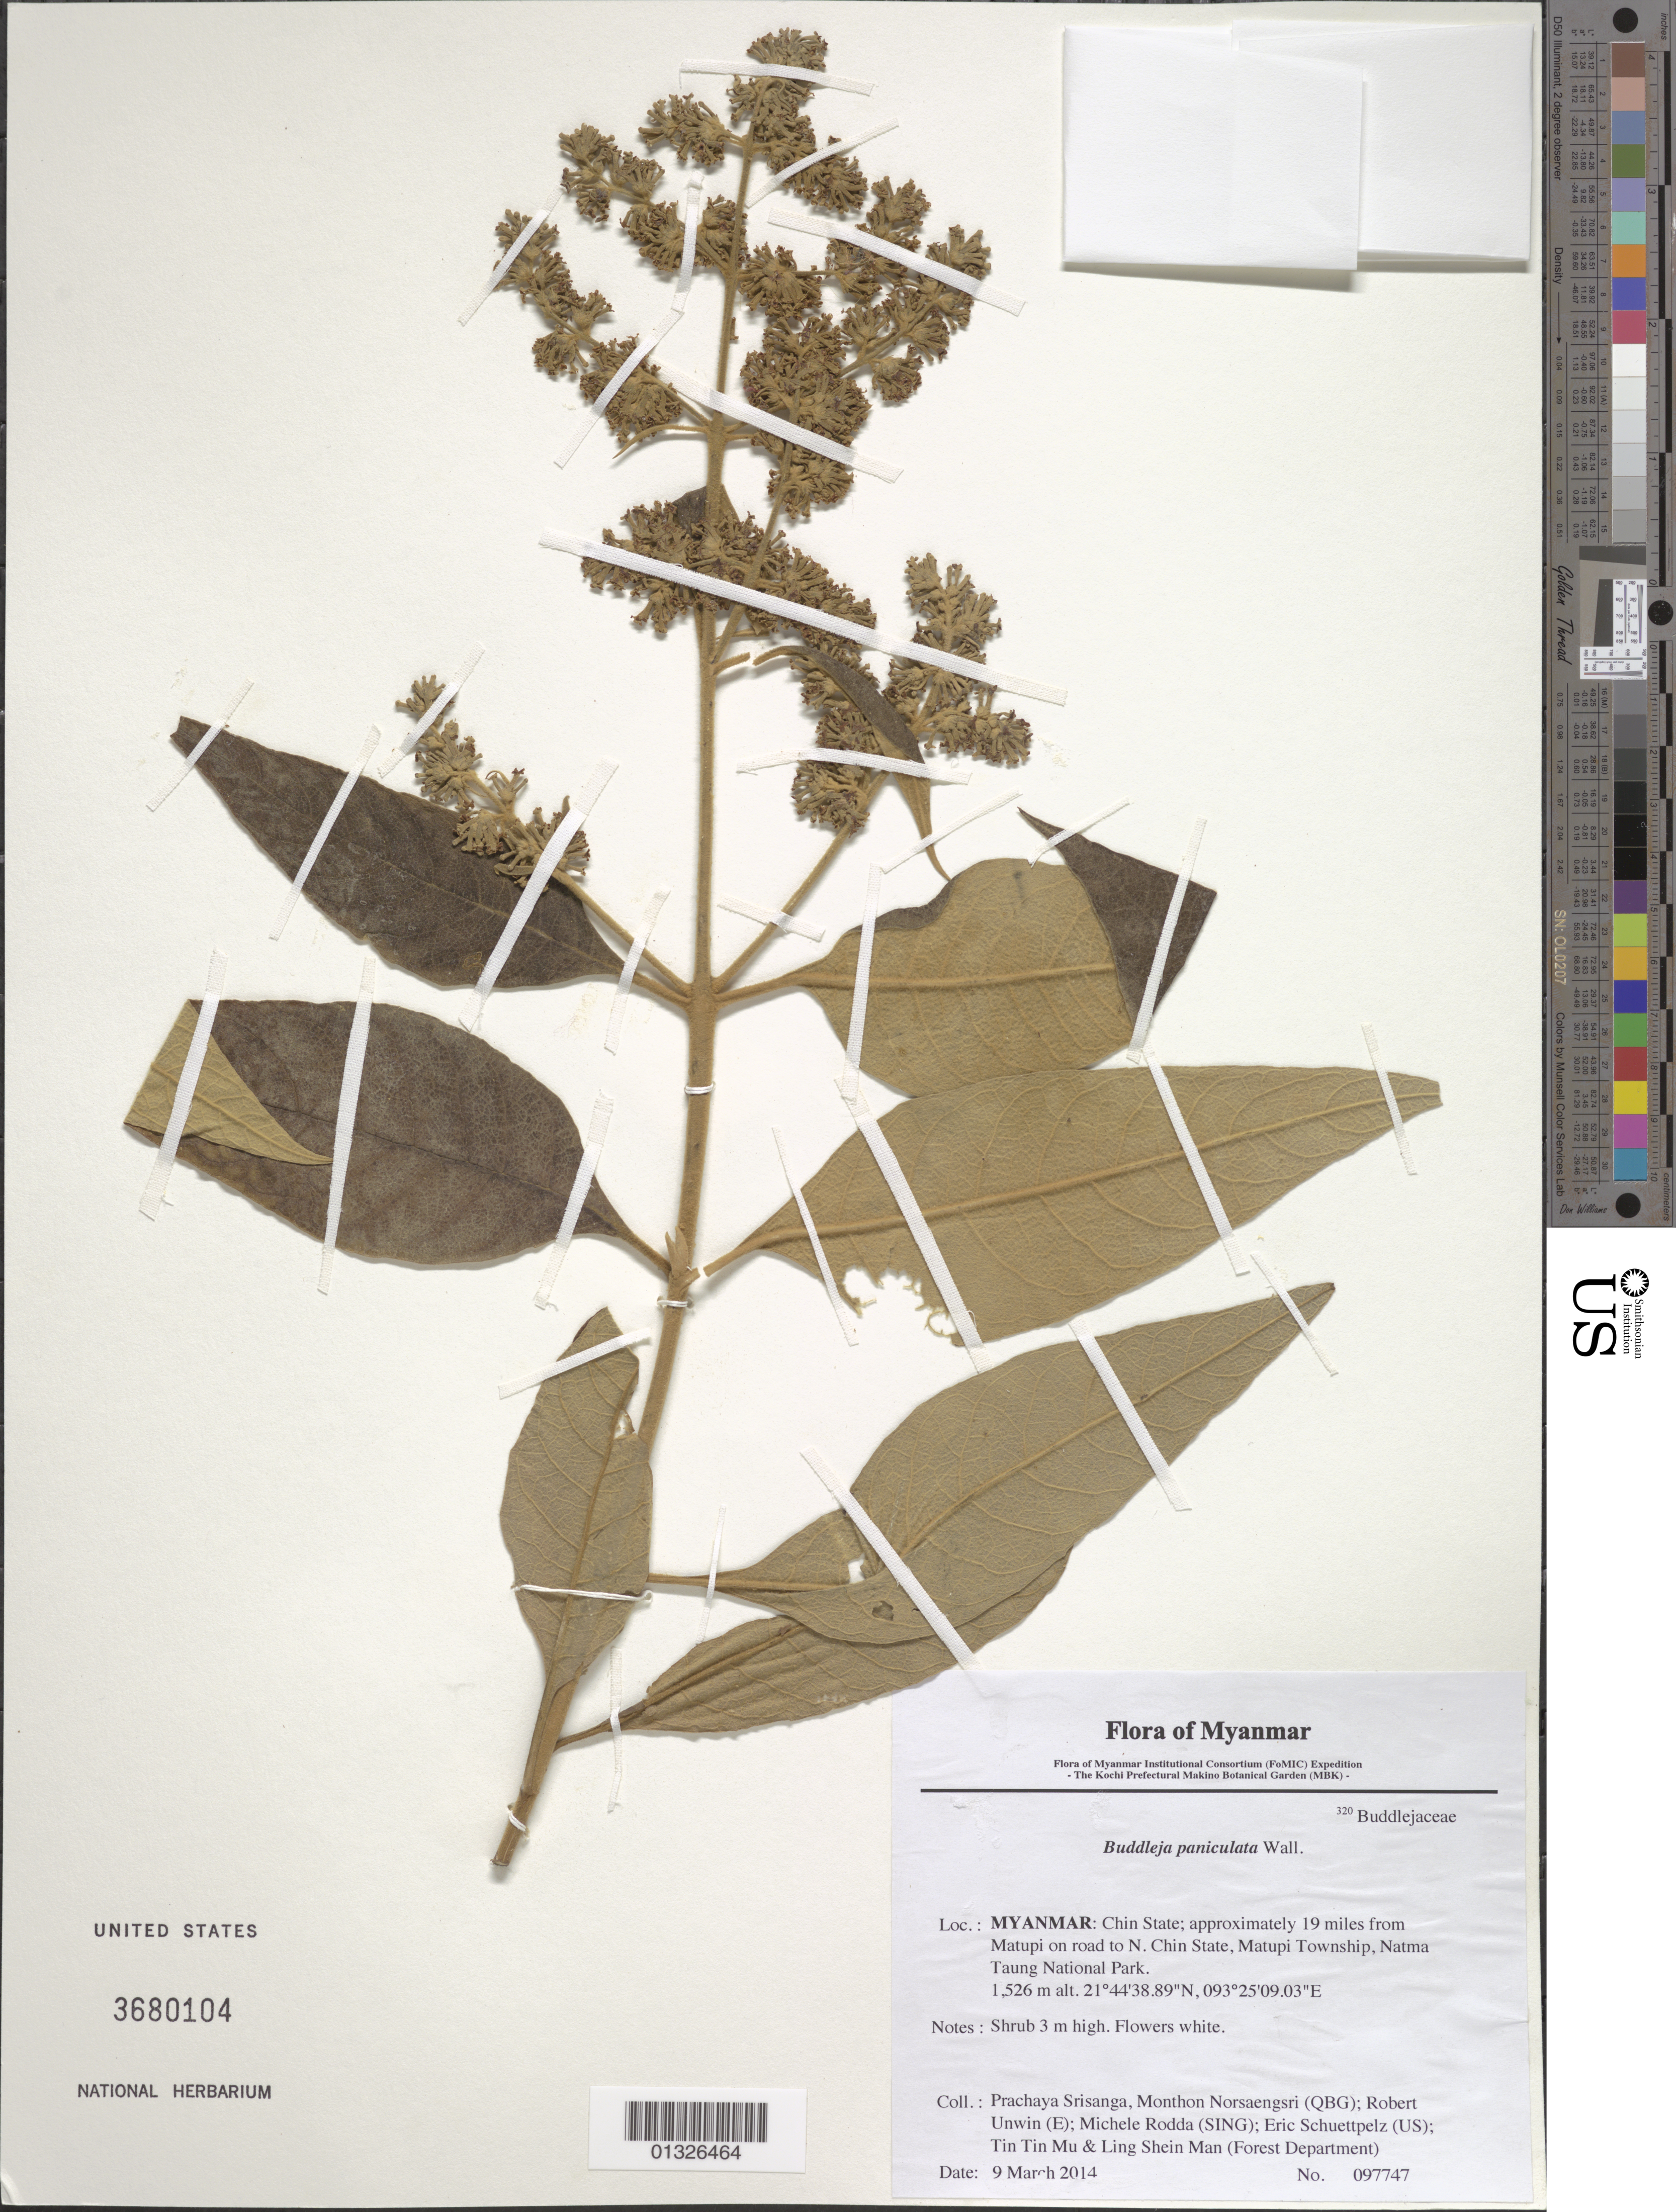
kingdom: Plantae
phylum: Tracheophyta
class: Magnoliopsida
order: Lamiales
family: Scrophulariaceae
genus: Buddleja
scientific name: Buddleja paniculata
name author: Wall.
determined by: Fujikawa, Kazumi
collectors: P. Srisanga, M. Norsaengsri, R. Unwin, M. Rodda, E. Schuettpelz, Tin Tin Mu & Ling Shein Man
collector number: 97747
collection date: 2014-03-09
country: Myanmar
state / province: Chin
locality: Approximately 19 miles from Matupi on road north to N. Chin State, Matupi Township, Natma Taung National Park.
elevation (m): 1526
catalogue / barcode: US 3680104